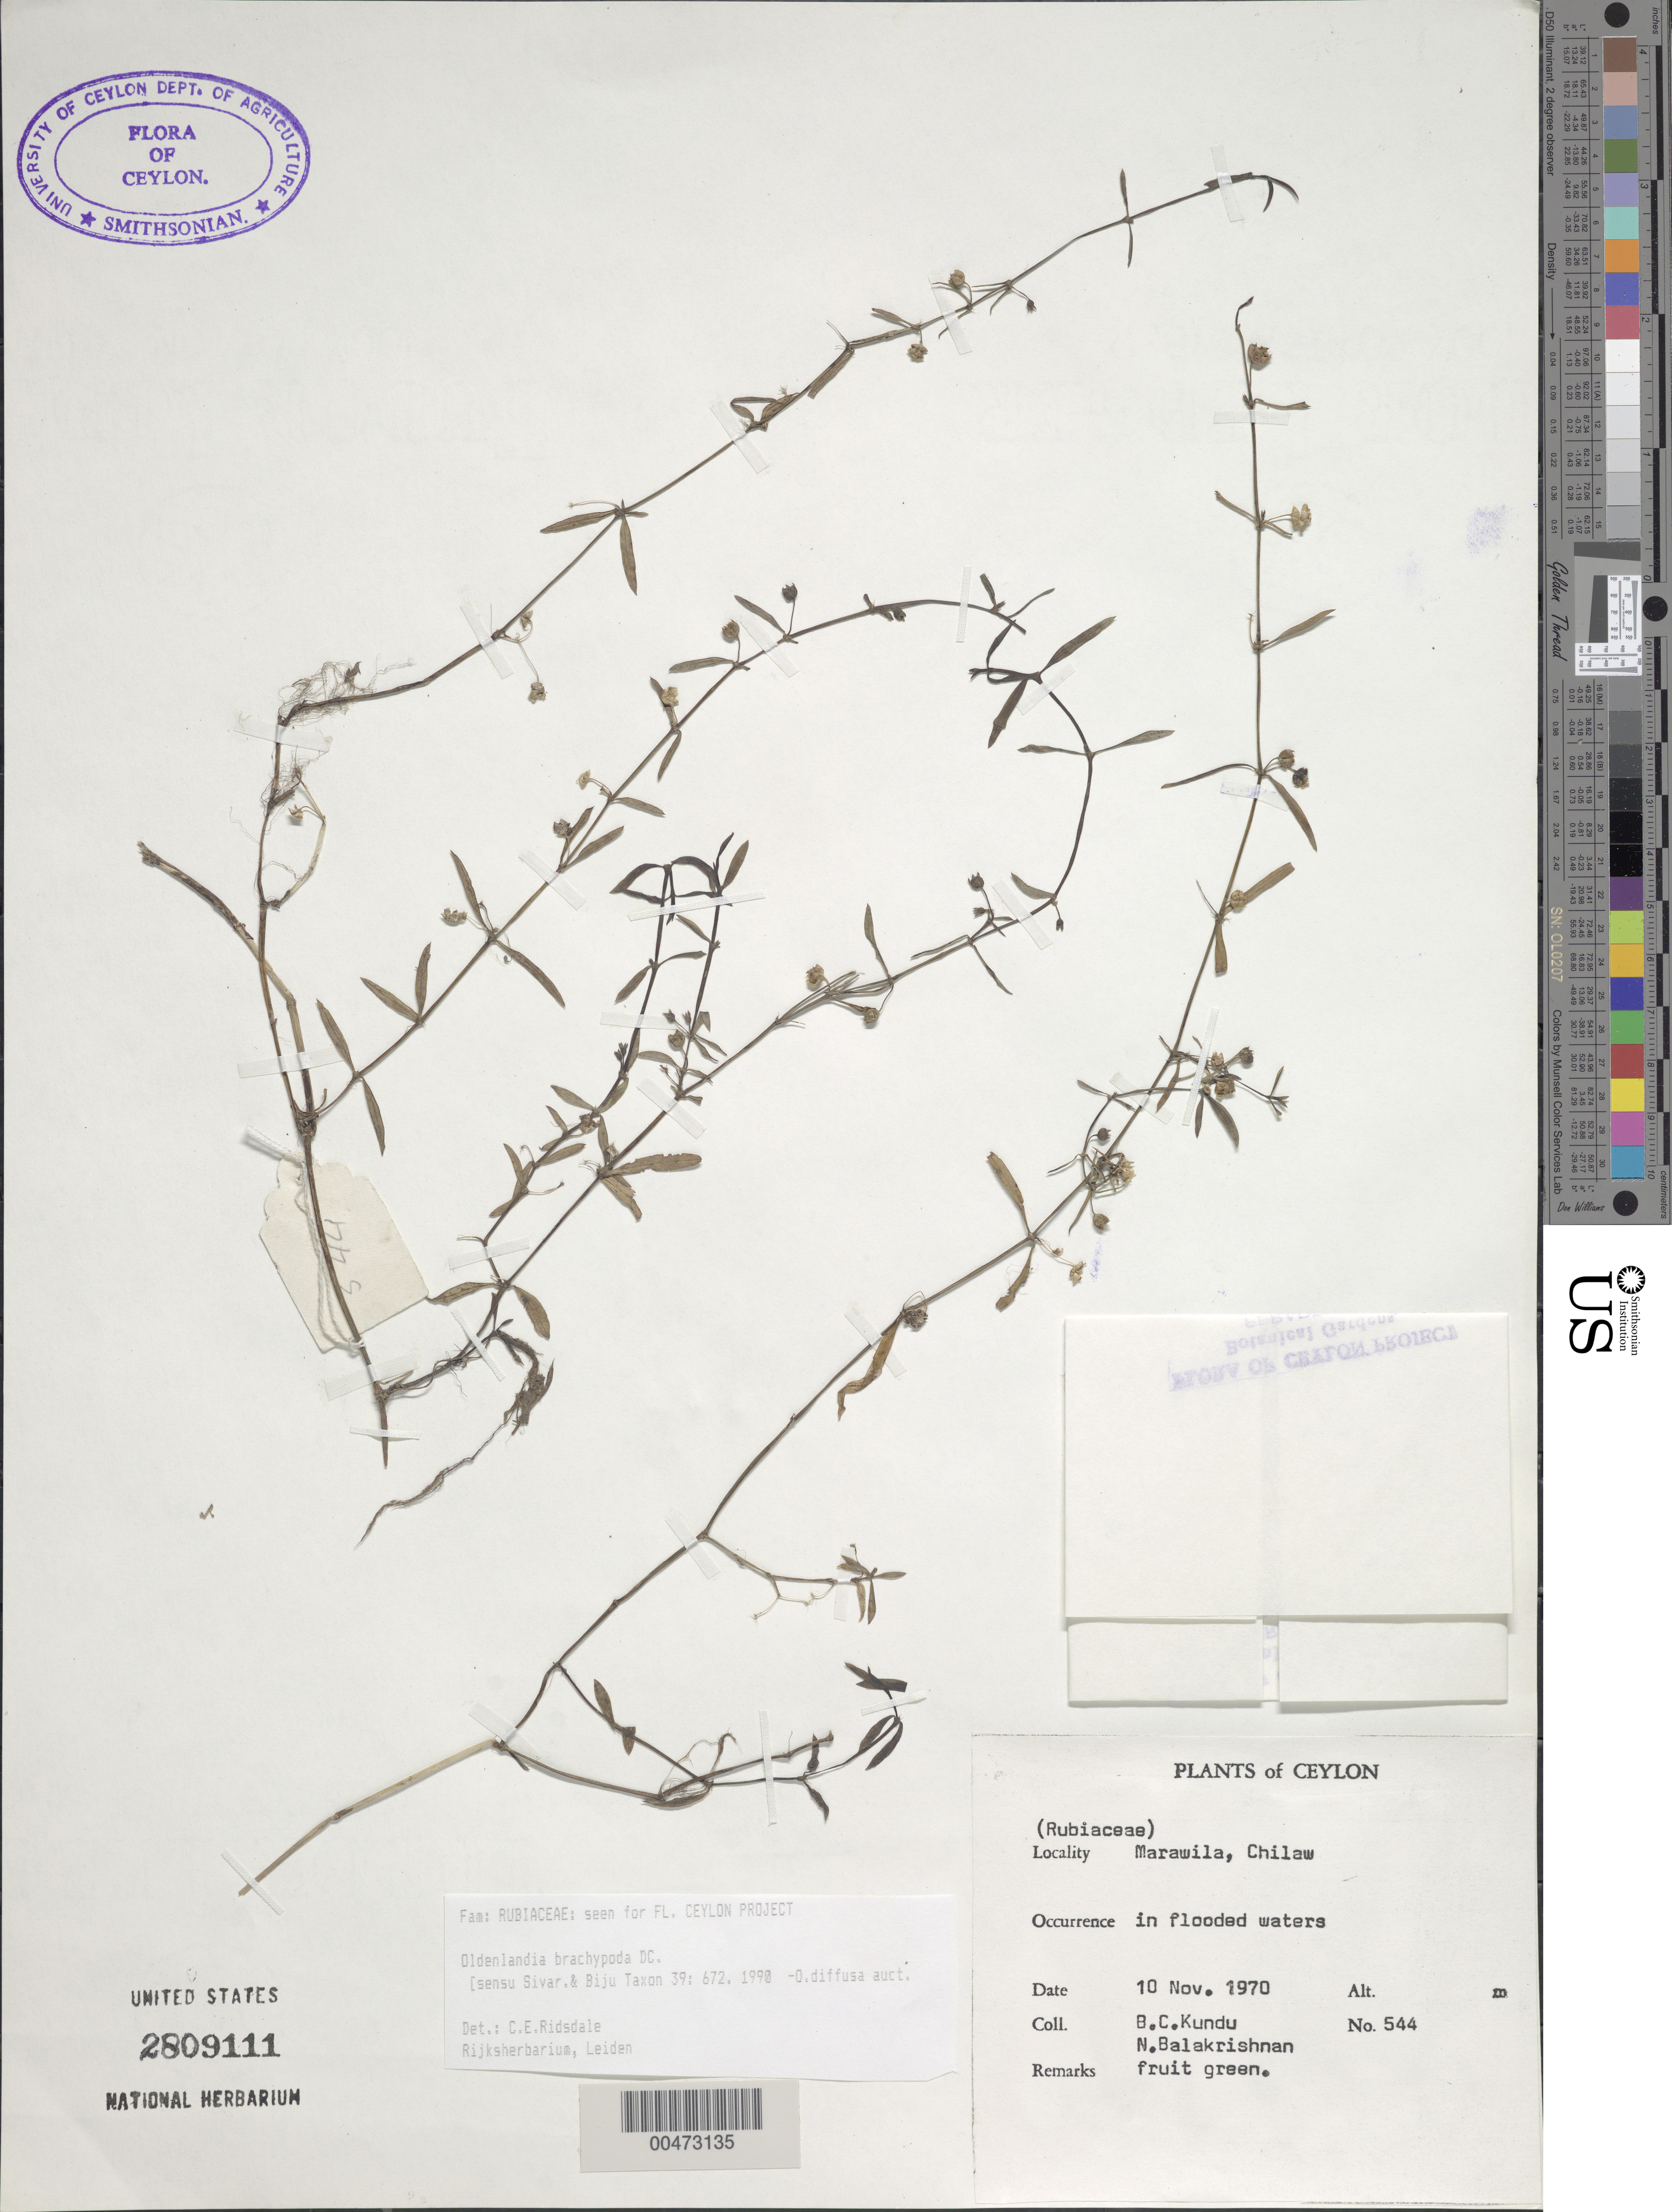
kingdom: Plantae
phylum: Tracheophyta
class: Magnoliopsida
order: Gentianales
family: Rubiaceae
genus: Oldenlandia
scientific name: Oldenlandia brachypoda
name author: DC.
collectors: B. C. Kundu & N. Balakrishnan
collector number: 544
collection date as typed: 10 Nov 1970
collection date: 1970-11-10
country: Sri Lanka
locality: Marawila, Chilaw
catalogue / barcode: US 2809111